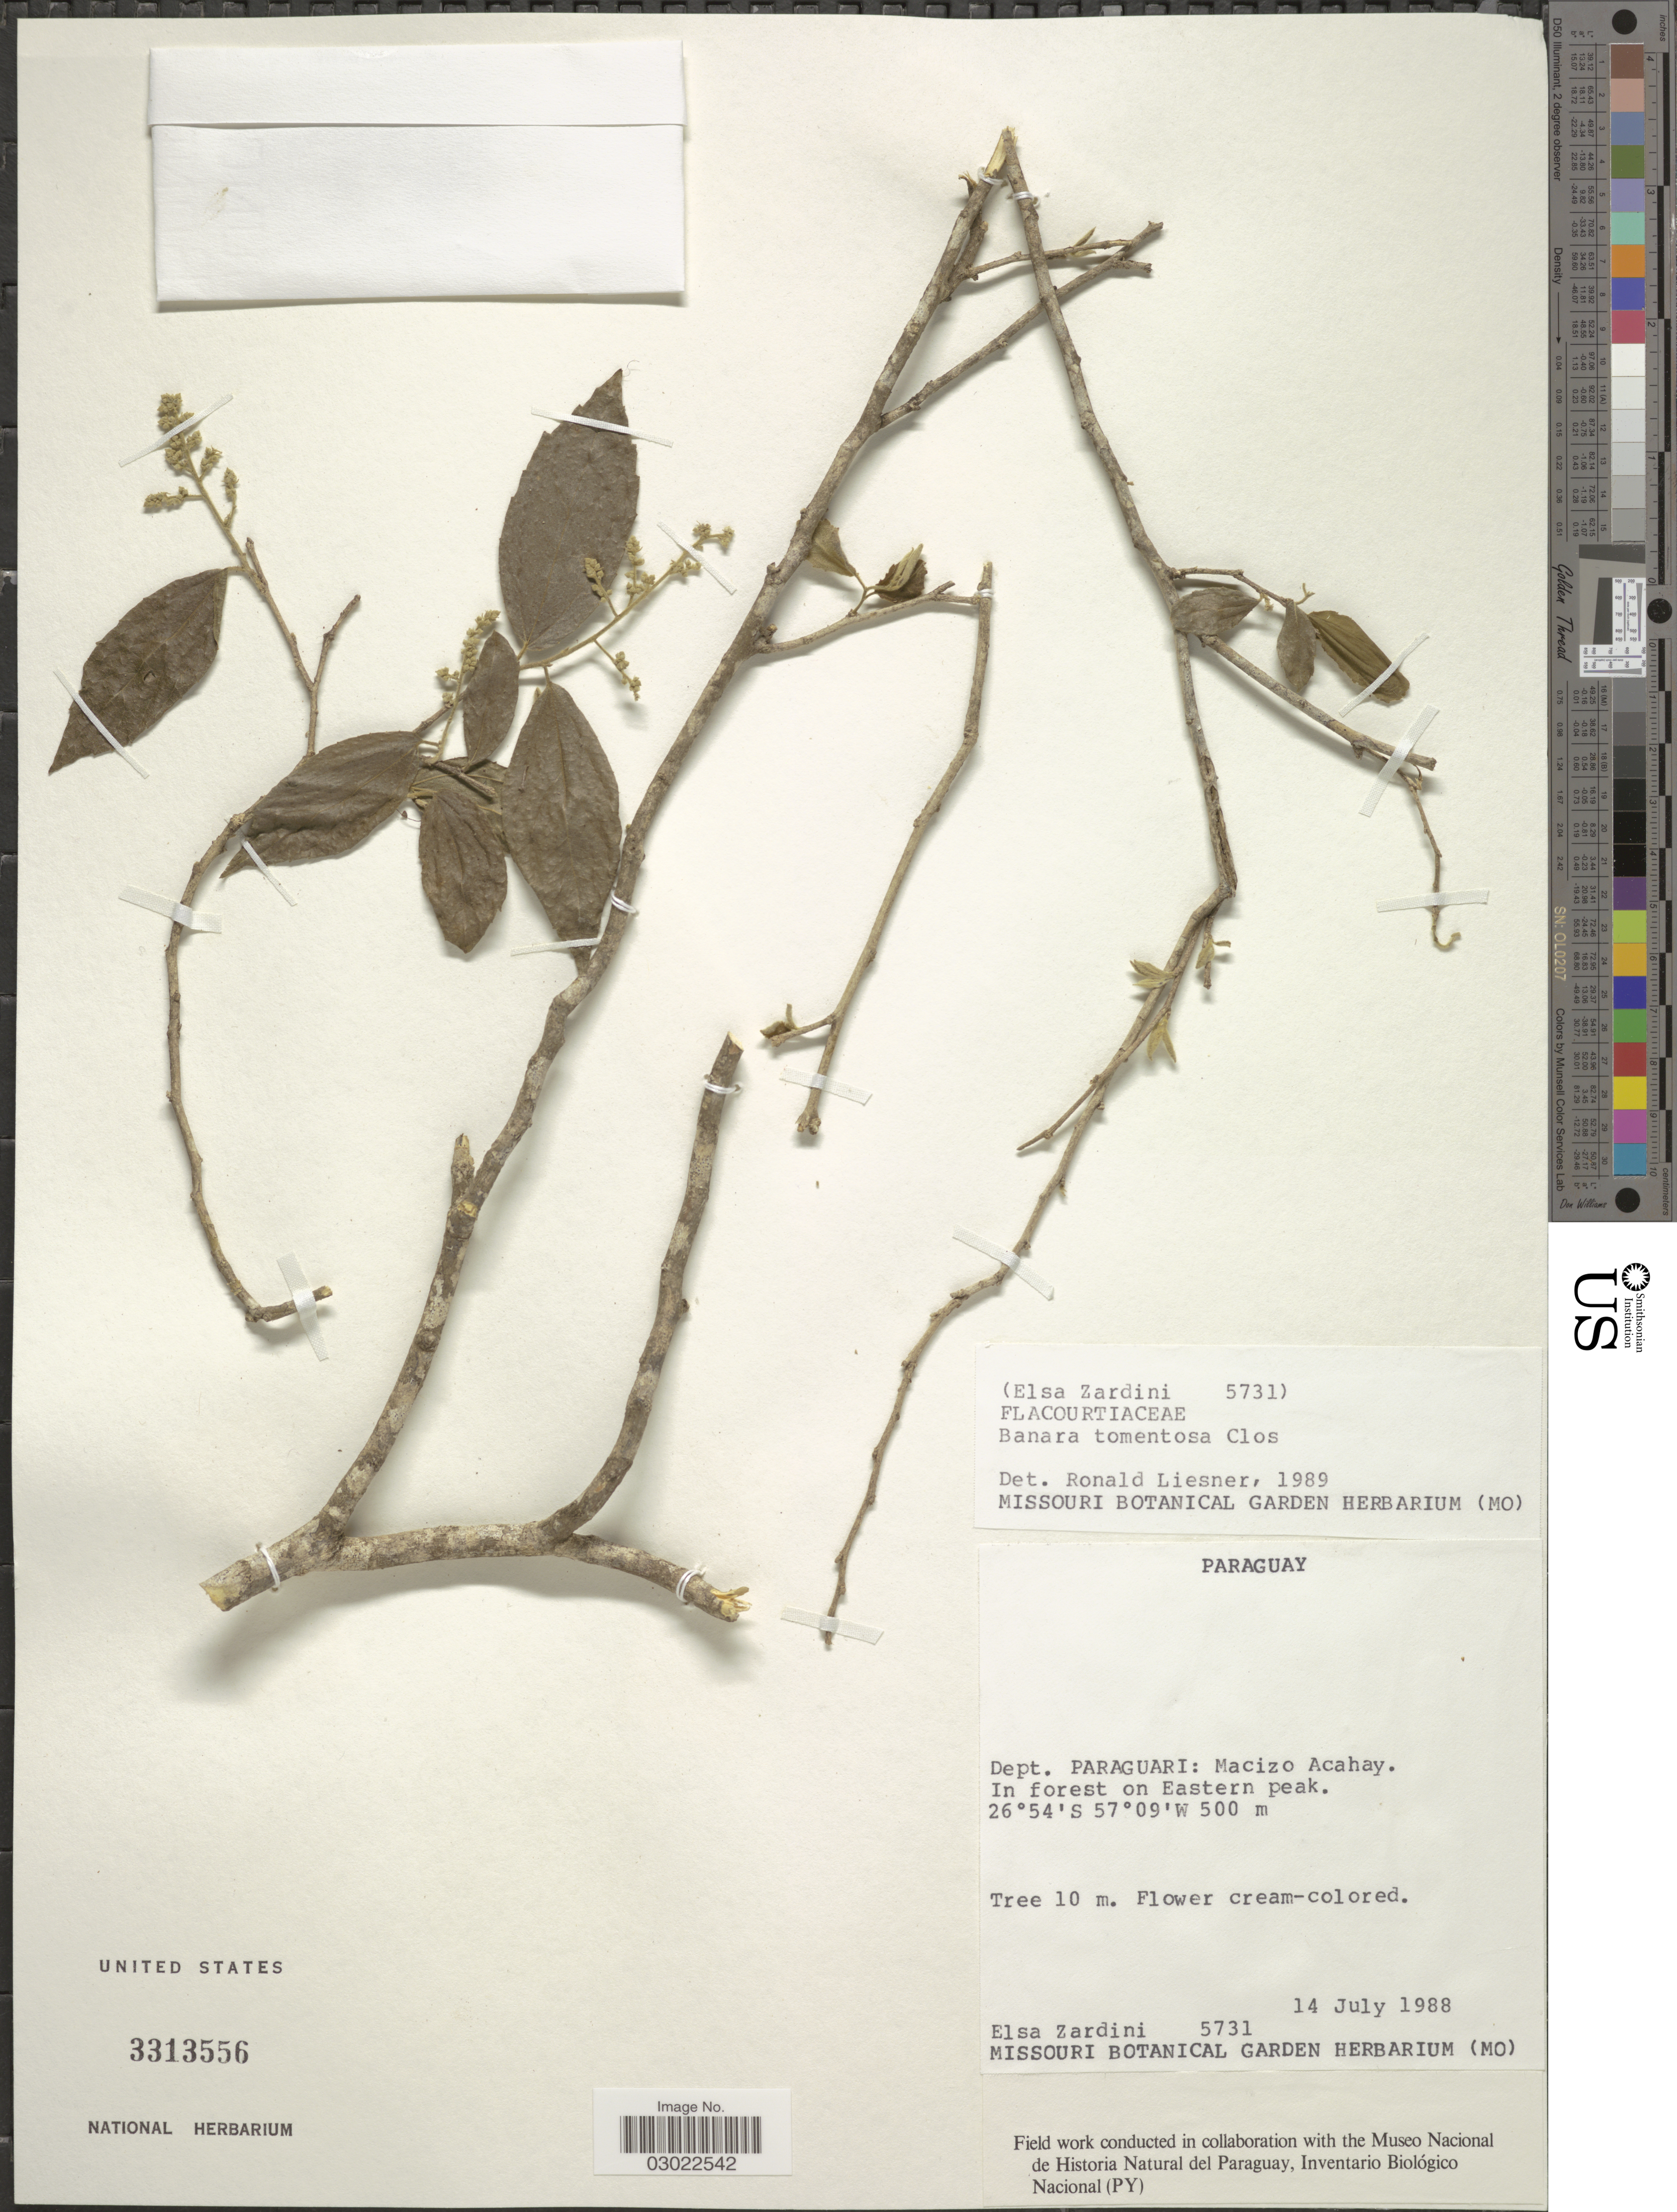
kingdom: Plantae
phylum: Tracheophyta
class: Magnoliopsida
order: Malpighiales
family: Salicaceae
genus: Banara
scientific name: Banara tomentosa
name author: Clos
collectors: E. M. Zardini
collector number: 5731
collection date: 1988-07-14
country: Paraguay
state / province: Paraguari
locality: Dept. Paraguari: Macizo Acahay. In forest on Eastern peak.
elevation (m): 500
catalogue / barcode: US 3313556